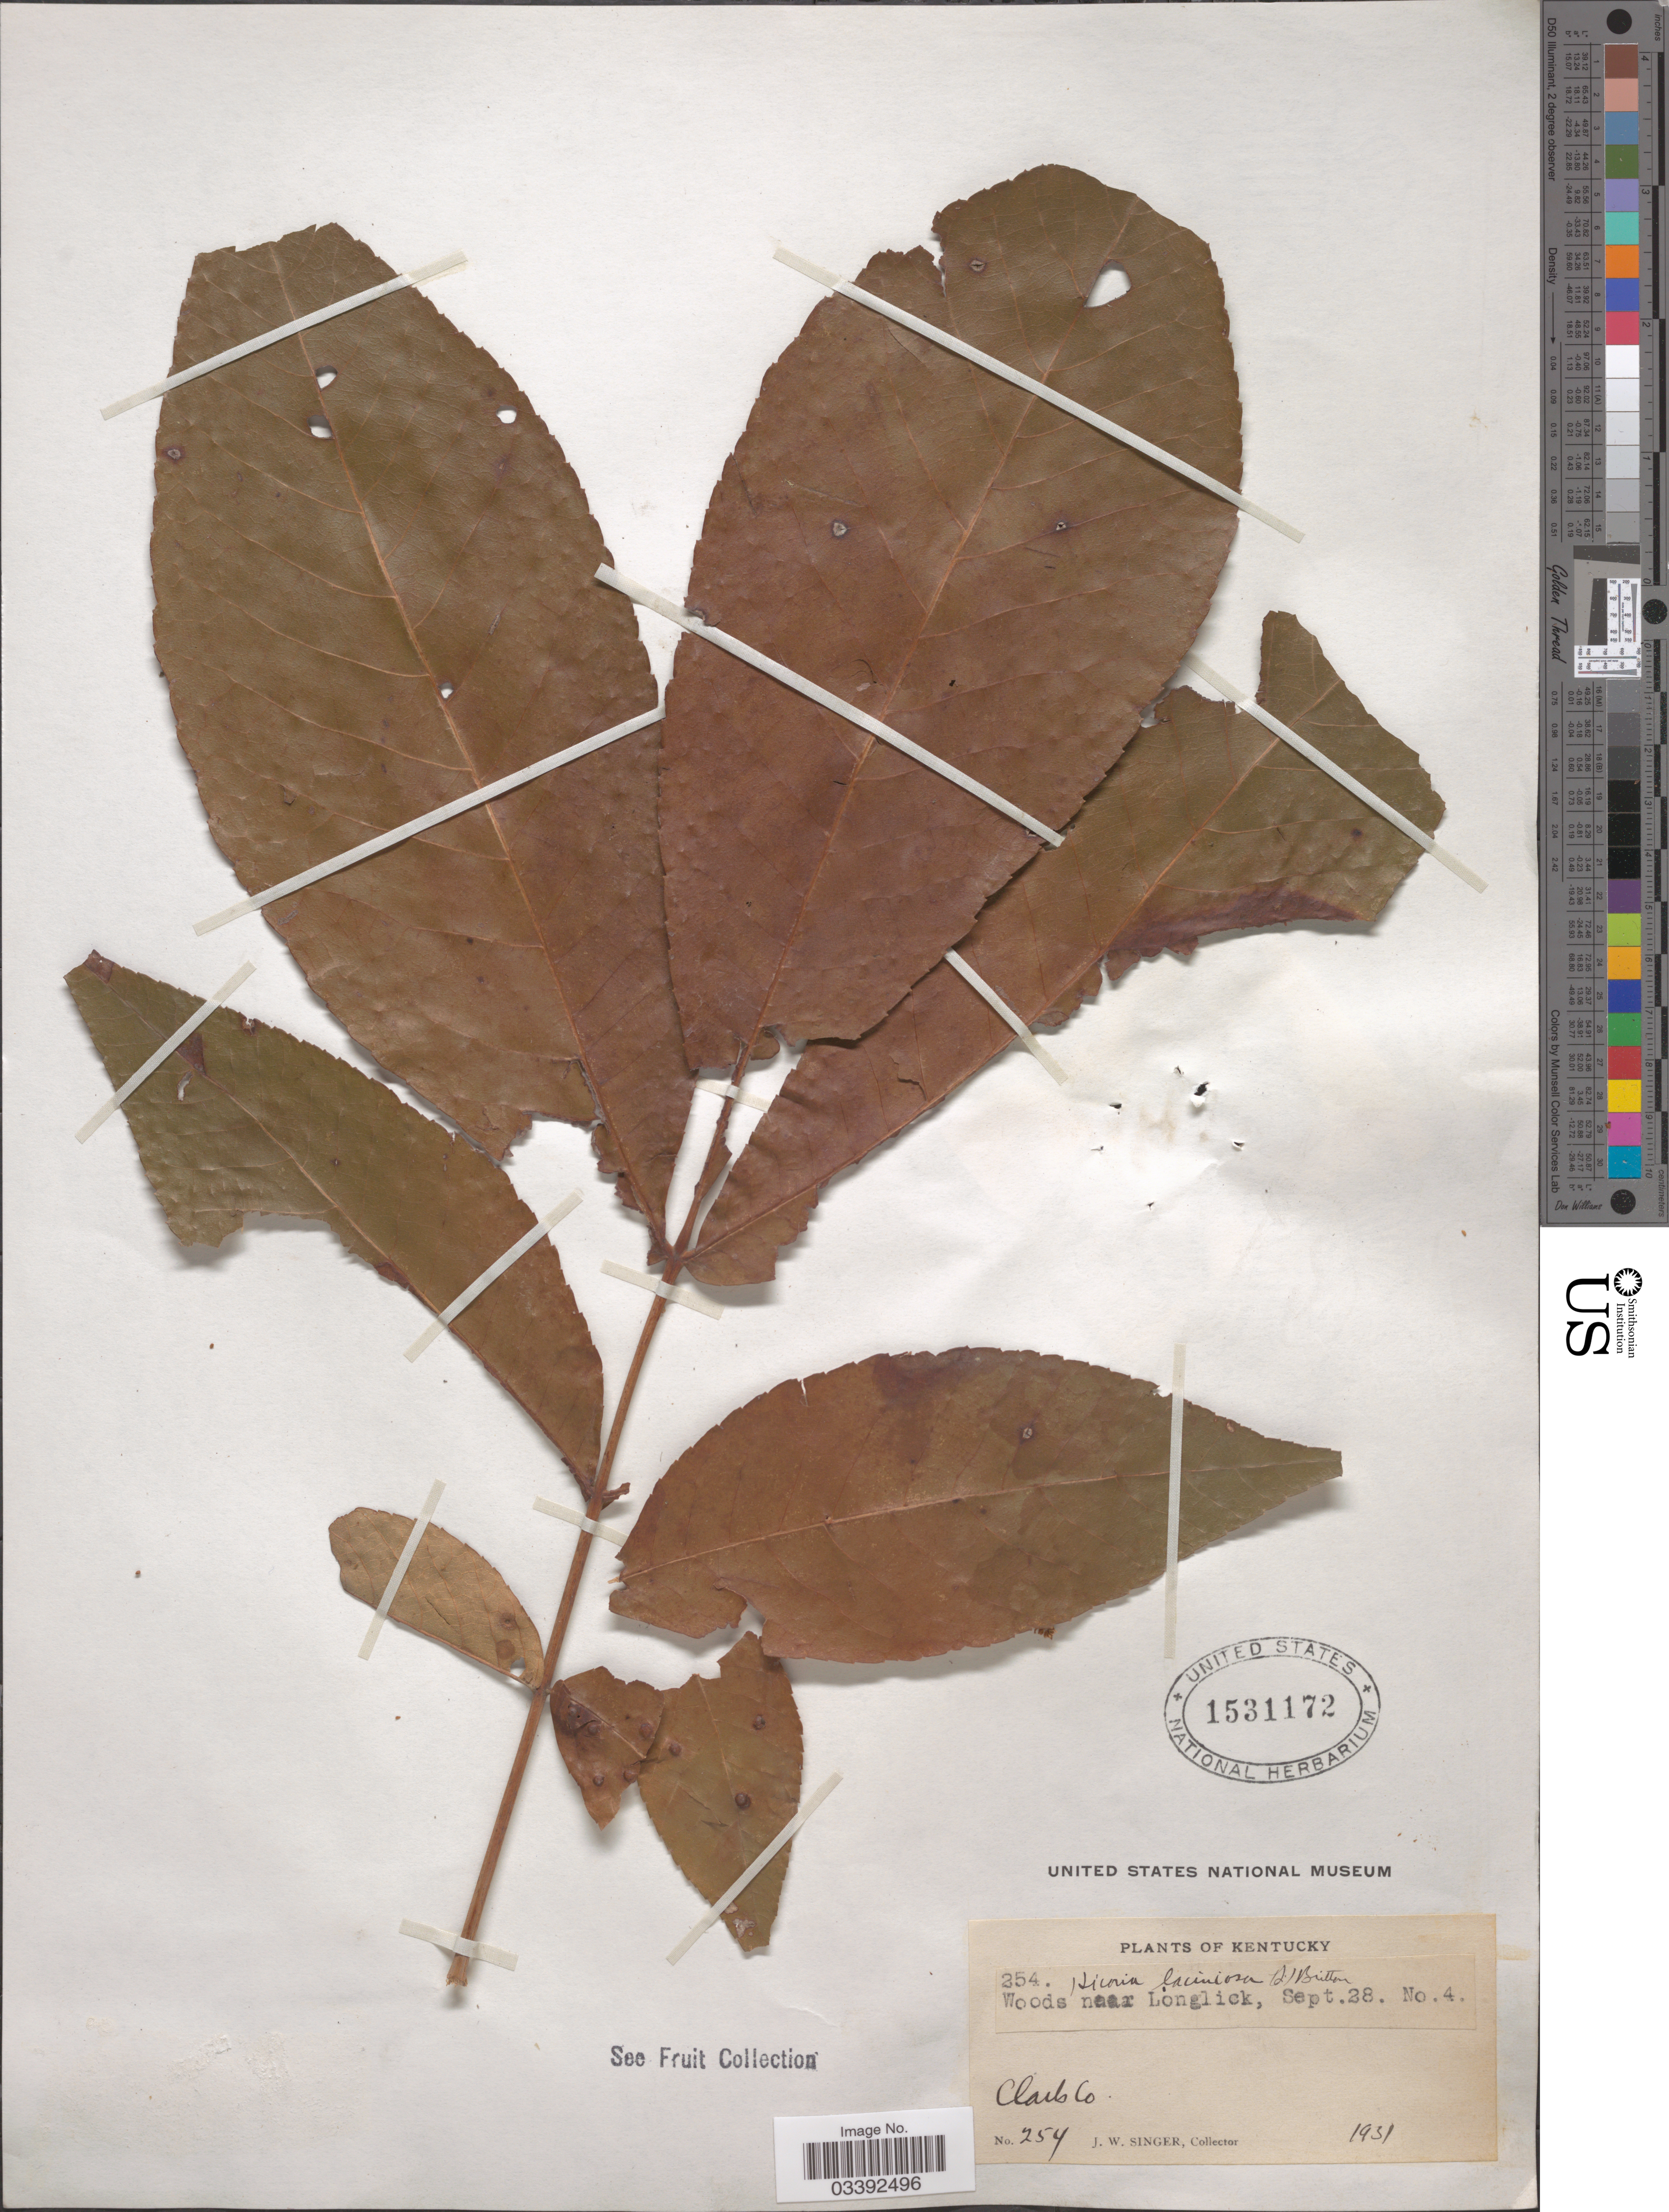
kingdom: Plantae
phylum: Tracheophyta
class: Magnoliopsida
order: Fagales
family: Juglandaceae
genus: Carya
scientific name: Carya tomentosa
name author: (Lam.) Nutt.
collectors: J. EW. Singer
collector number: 254/4?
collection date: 1931-09-28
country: United States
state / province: Kentucky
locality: Near Longlick. Clarks Co.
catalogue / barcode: US 1531172